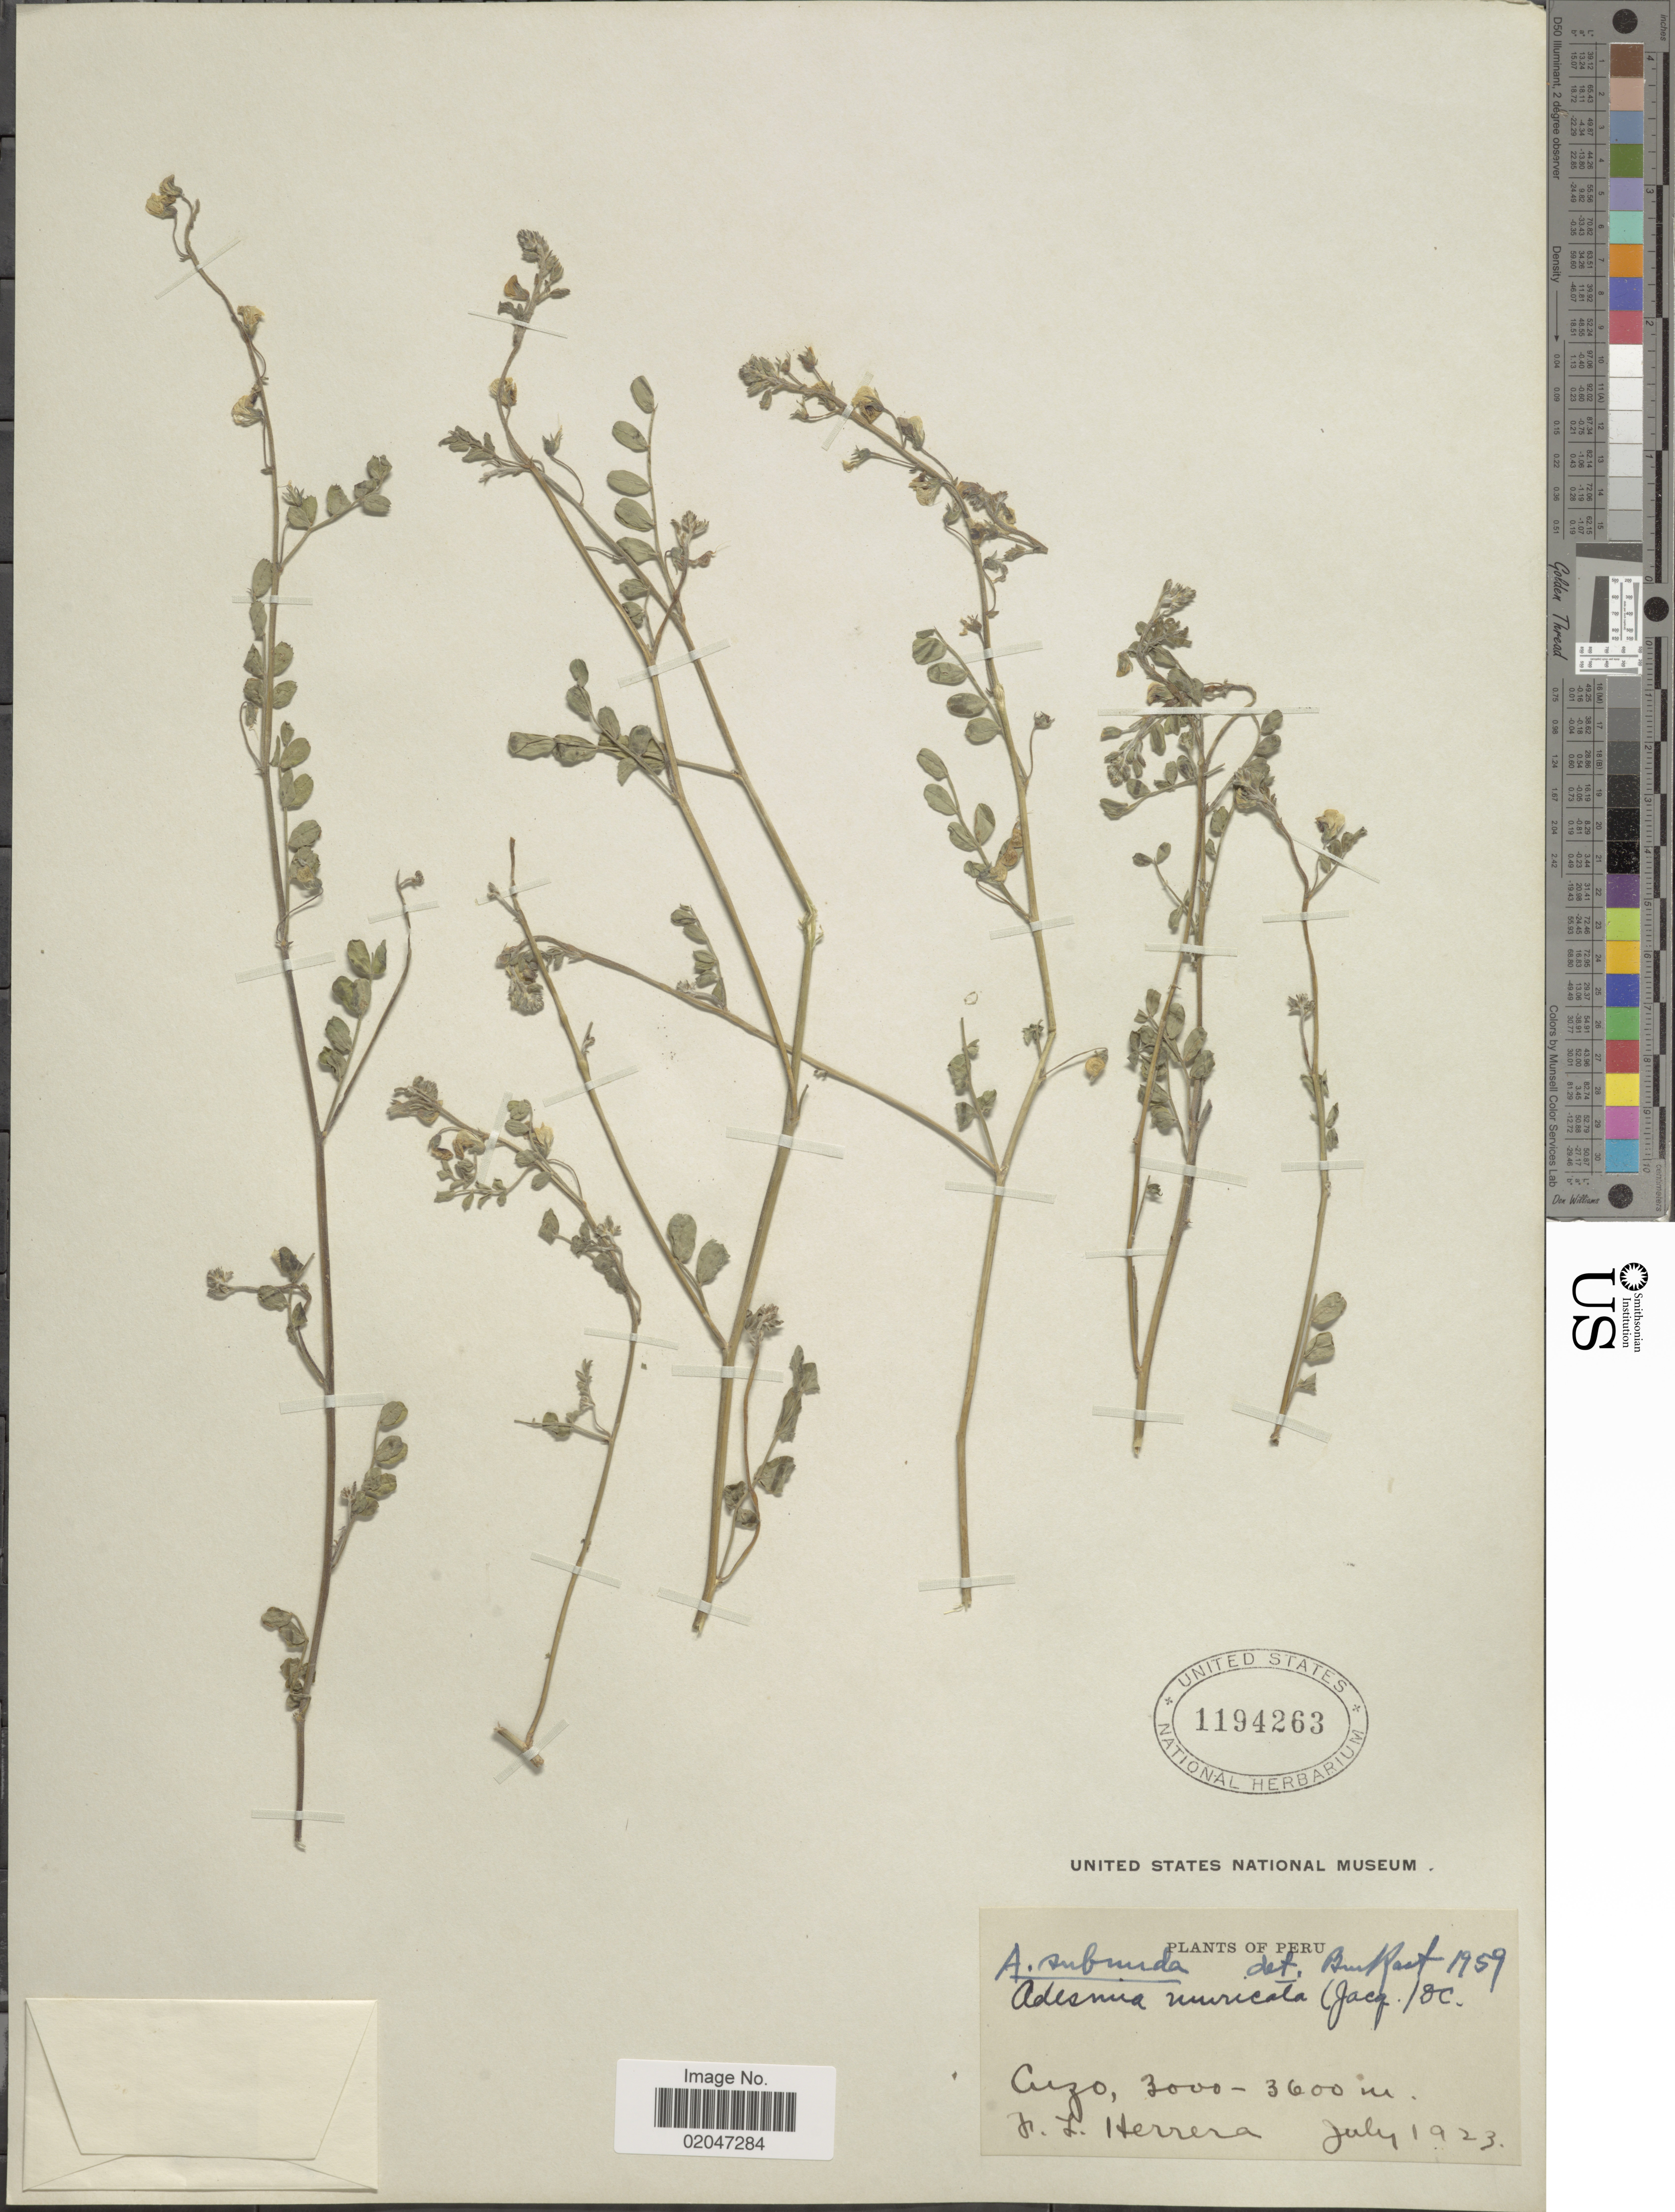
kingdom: Plantae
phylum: Tracheophyta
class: Magnoliopsida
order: Fabales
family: Fabaceae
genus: Adesmia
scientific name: Adesmia subnuda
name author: (A. Gray) Burkart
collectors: F. L. Herrera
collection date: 1923-07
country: Peru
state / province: Cusco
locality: Cuzco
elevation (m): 3000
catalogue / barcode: US 1194263